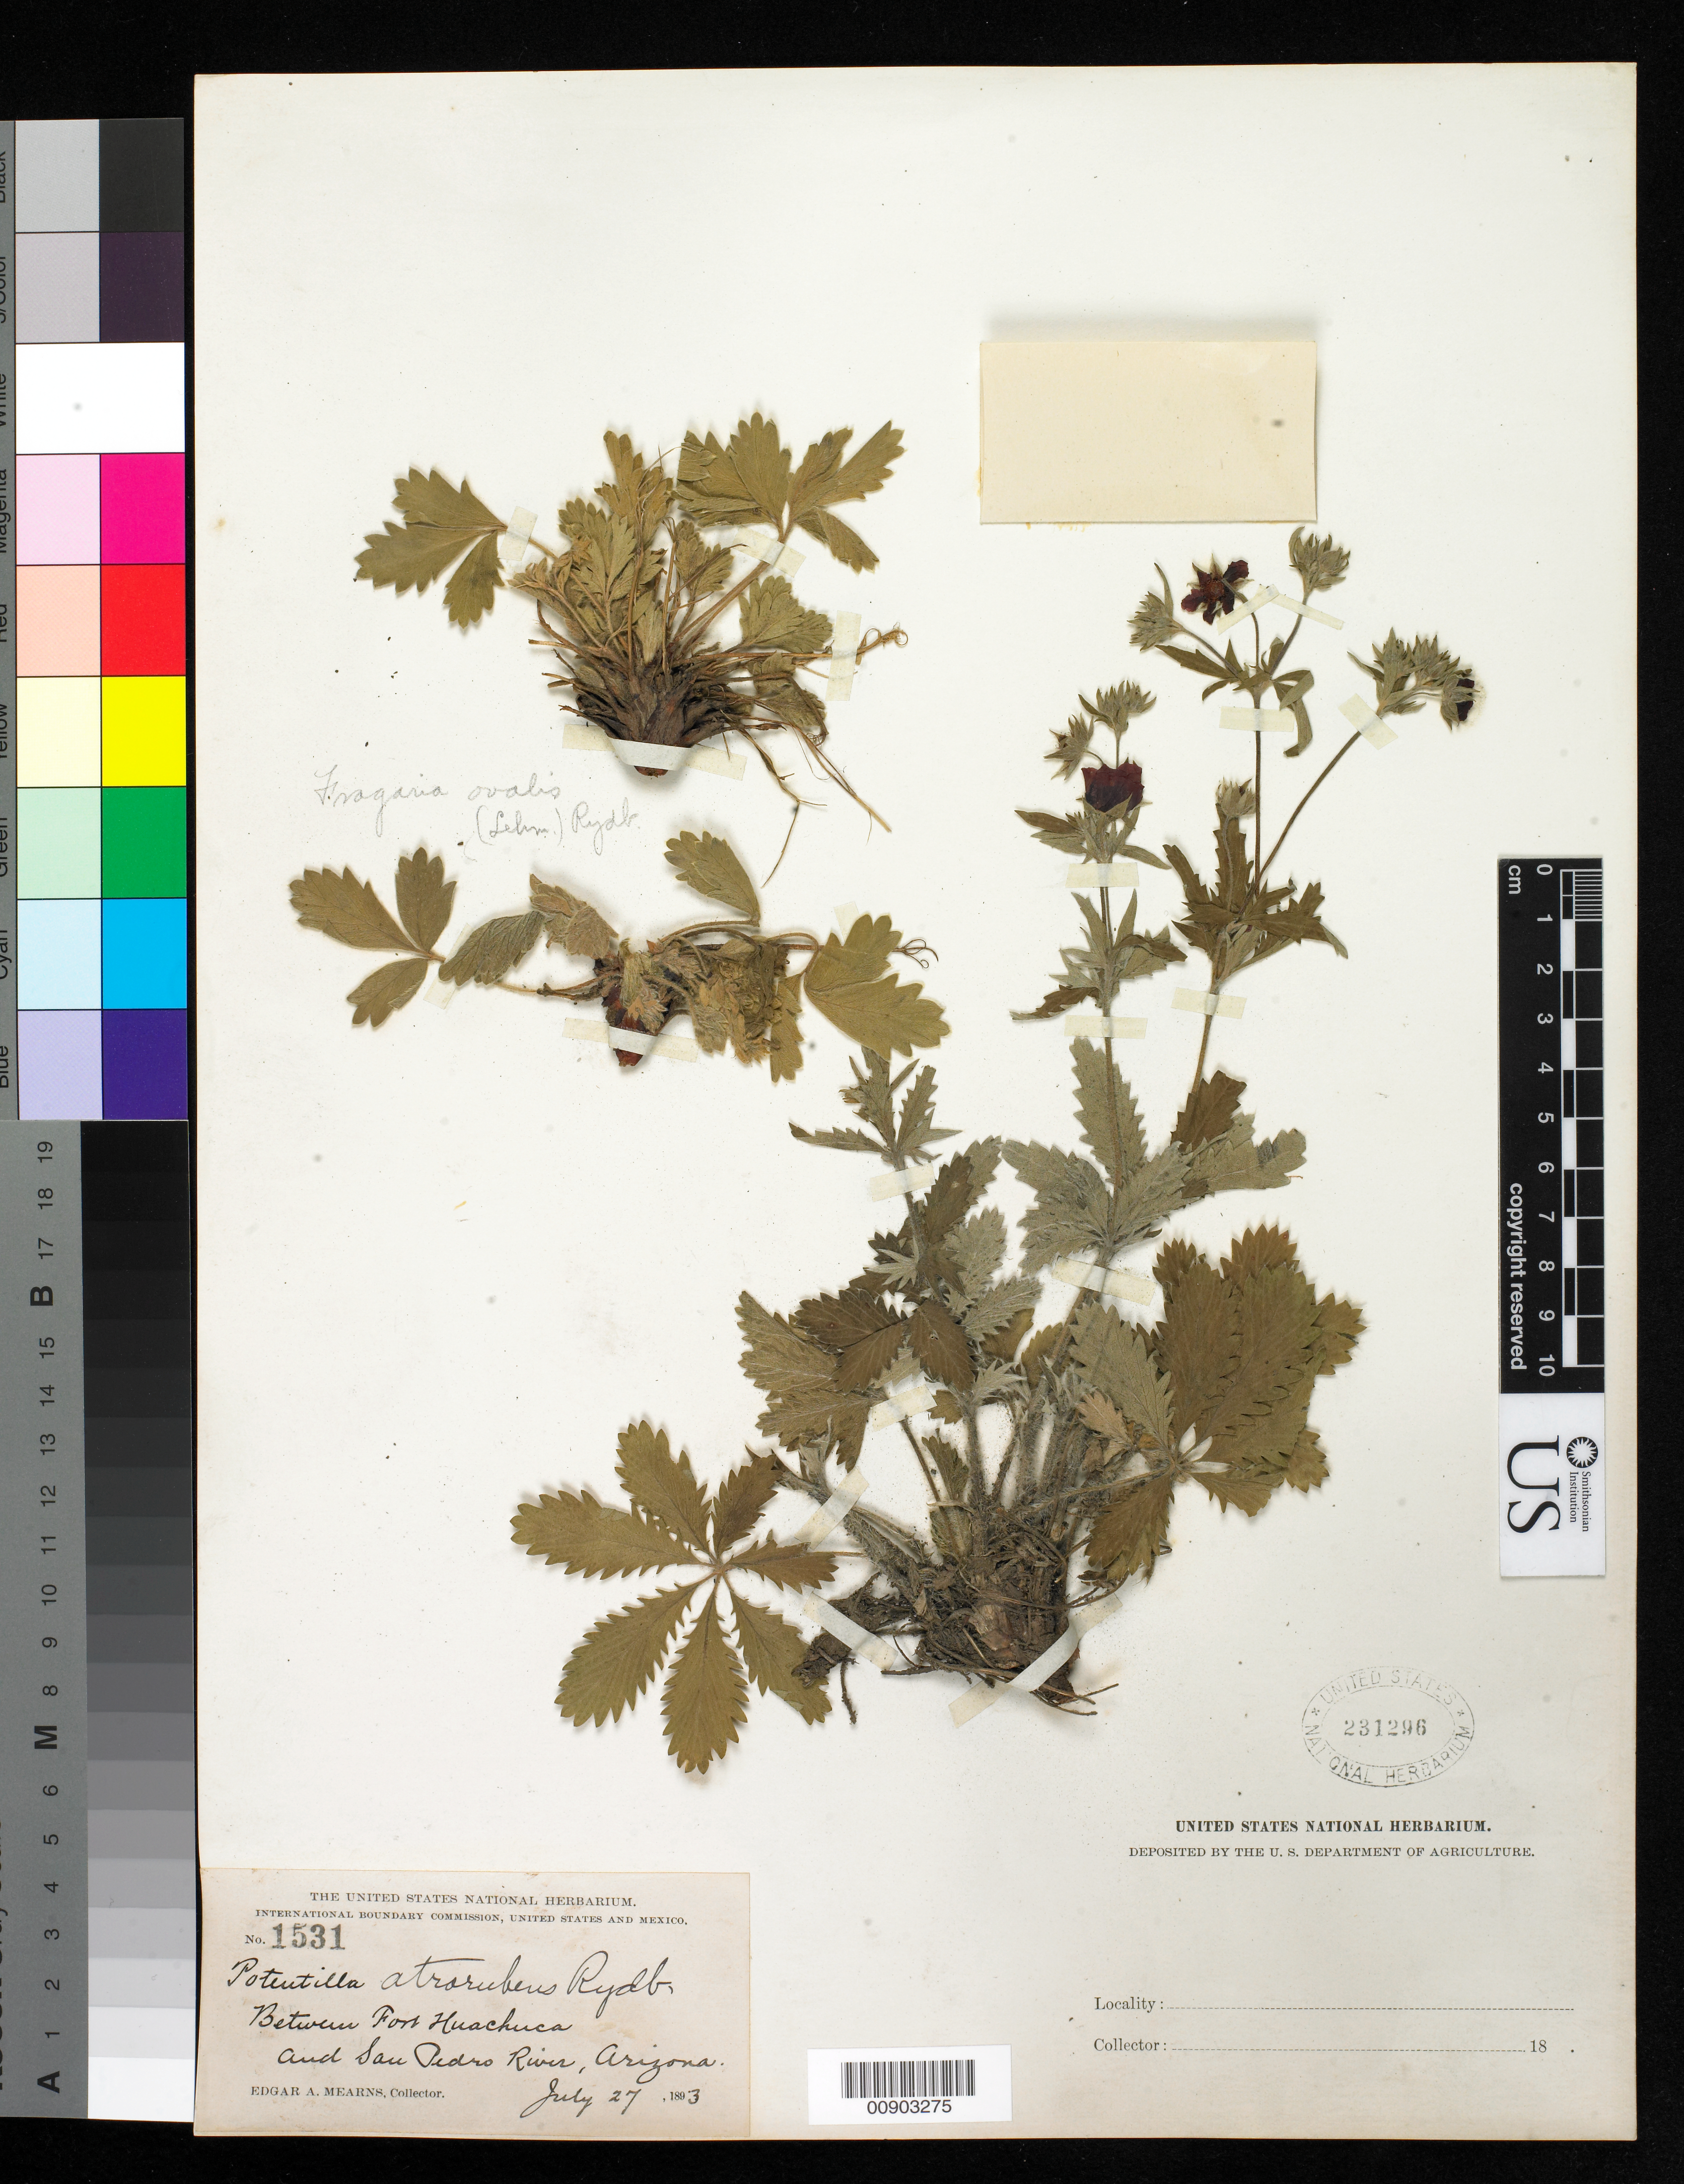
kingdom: Plantae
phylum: Tracheophyta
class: Magnoliopsida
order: Rosales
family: Rosaceae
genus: Potentilla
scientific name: Potentilla atrorubens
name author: Rydb.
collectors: E. A. Mearns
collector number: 1531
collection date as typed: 27 Jul 1893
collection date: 1893-07-27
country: United States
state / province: Arizona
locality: Between Fort Huachuca and San Pedro River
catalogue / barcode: US 231296